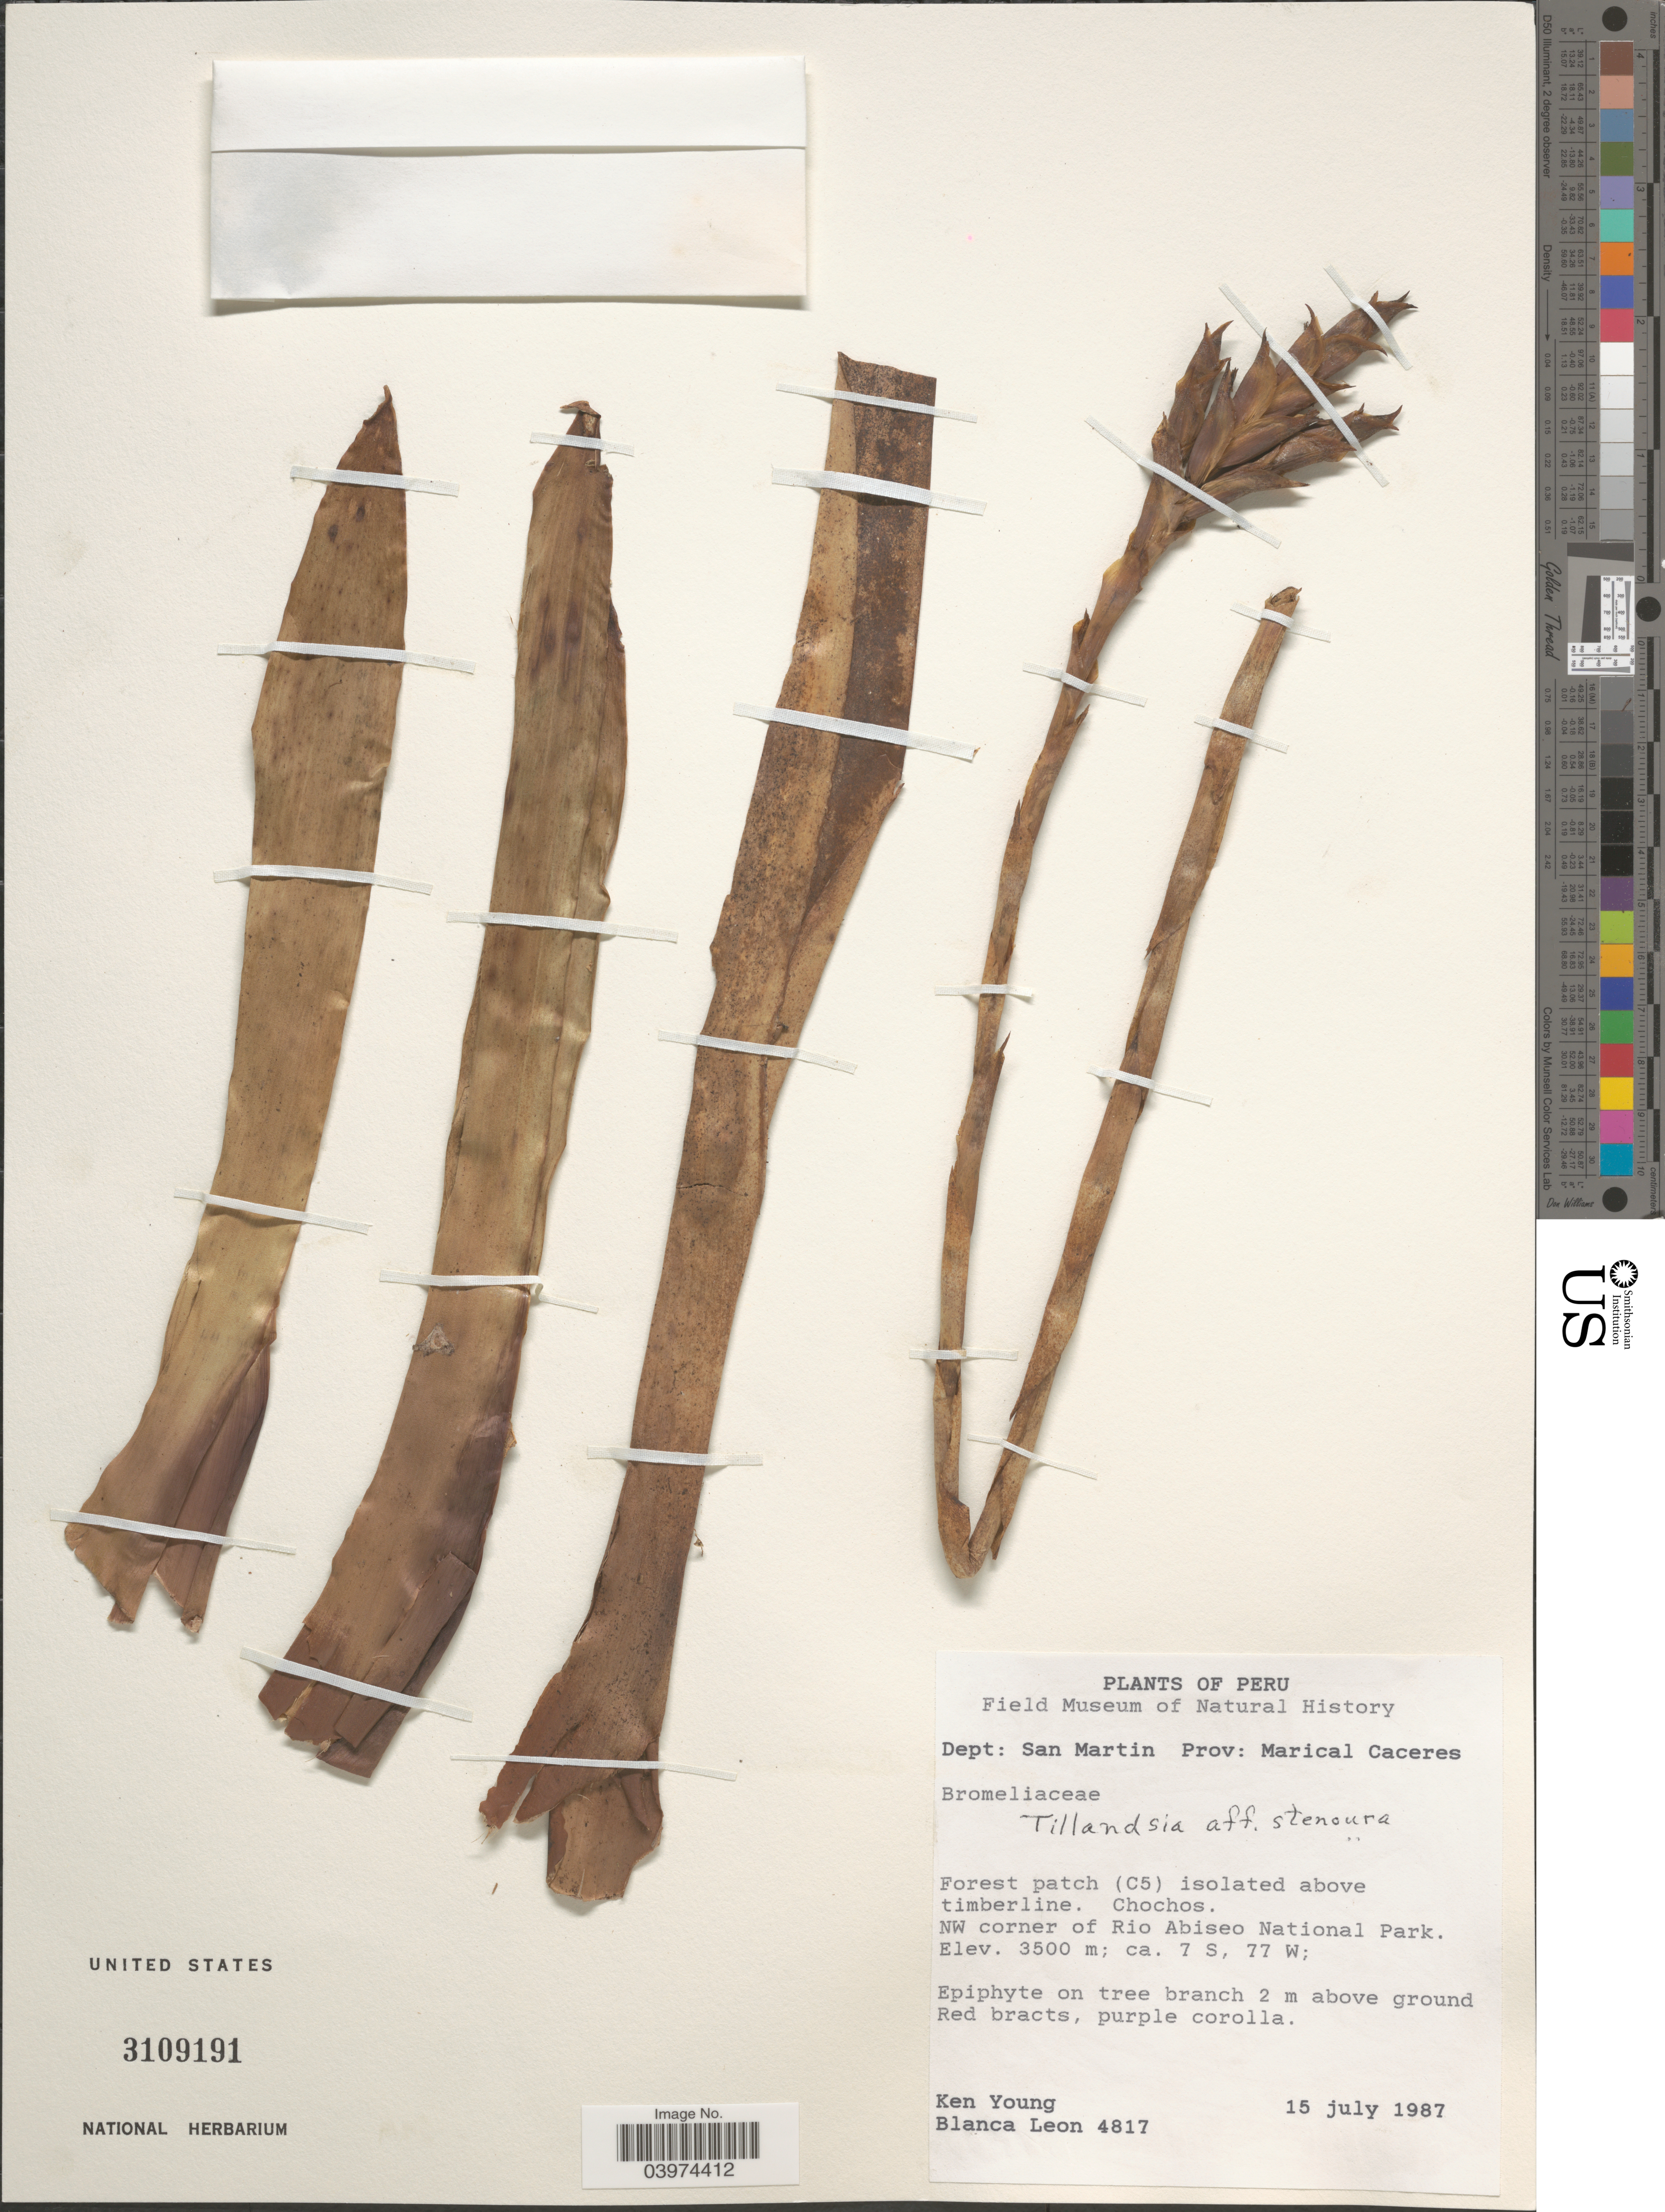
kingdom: Plantae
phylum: Tracheophyta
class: Liliopsida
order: Poales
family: Bromeliaceae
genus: Tillandsia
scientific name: Tillandsia stenoura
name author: Harms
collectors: K. Young & B. León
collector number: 4817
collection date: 1987-07-15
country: Peru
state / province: San Martín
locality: Dept: San Martin. Prov: Marical Caceres. NW corner of Rio Abiseo National Park.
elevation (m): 3500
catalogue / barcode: US 3109191